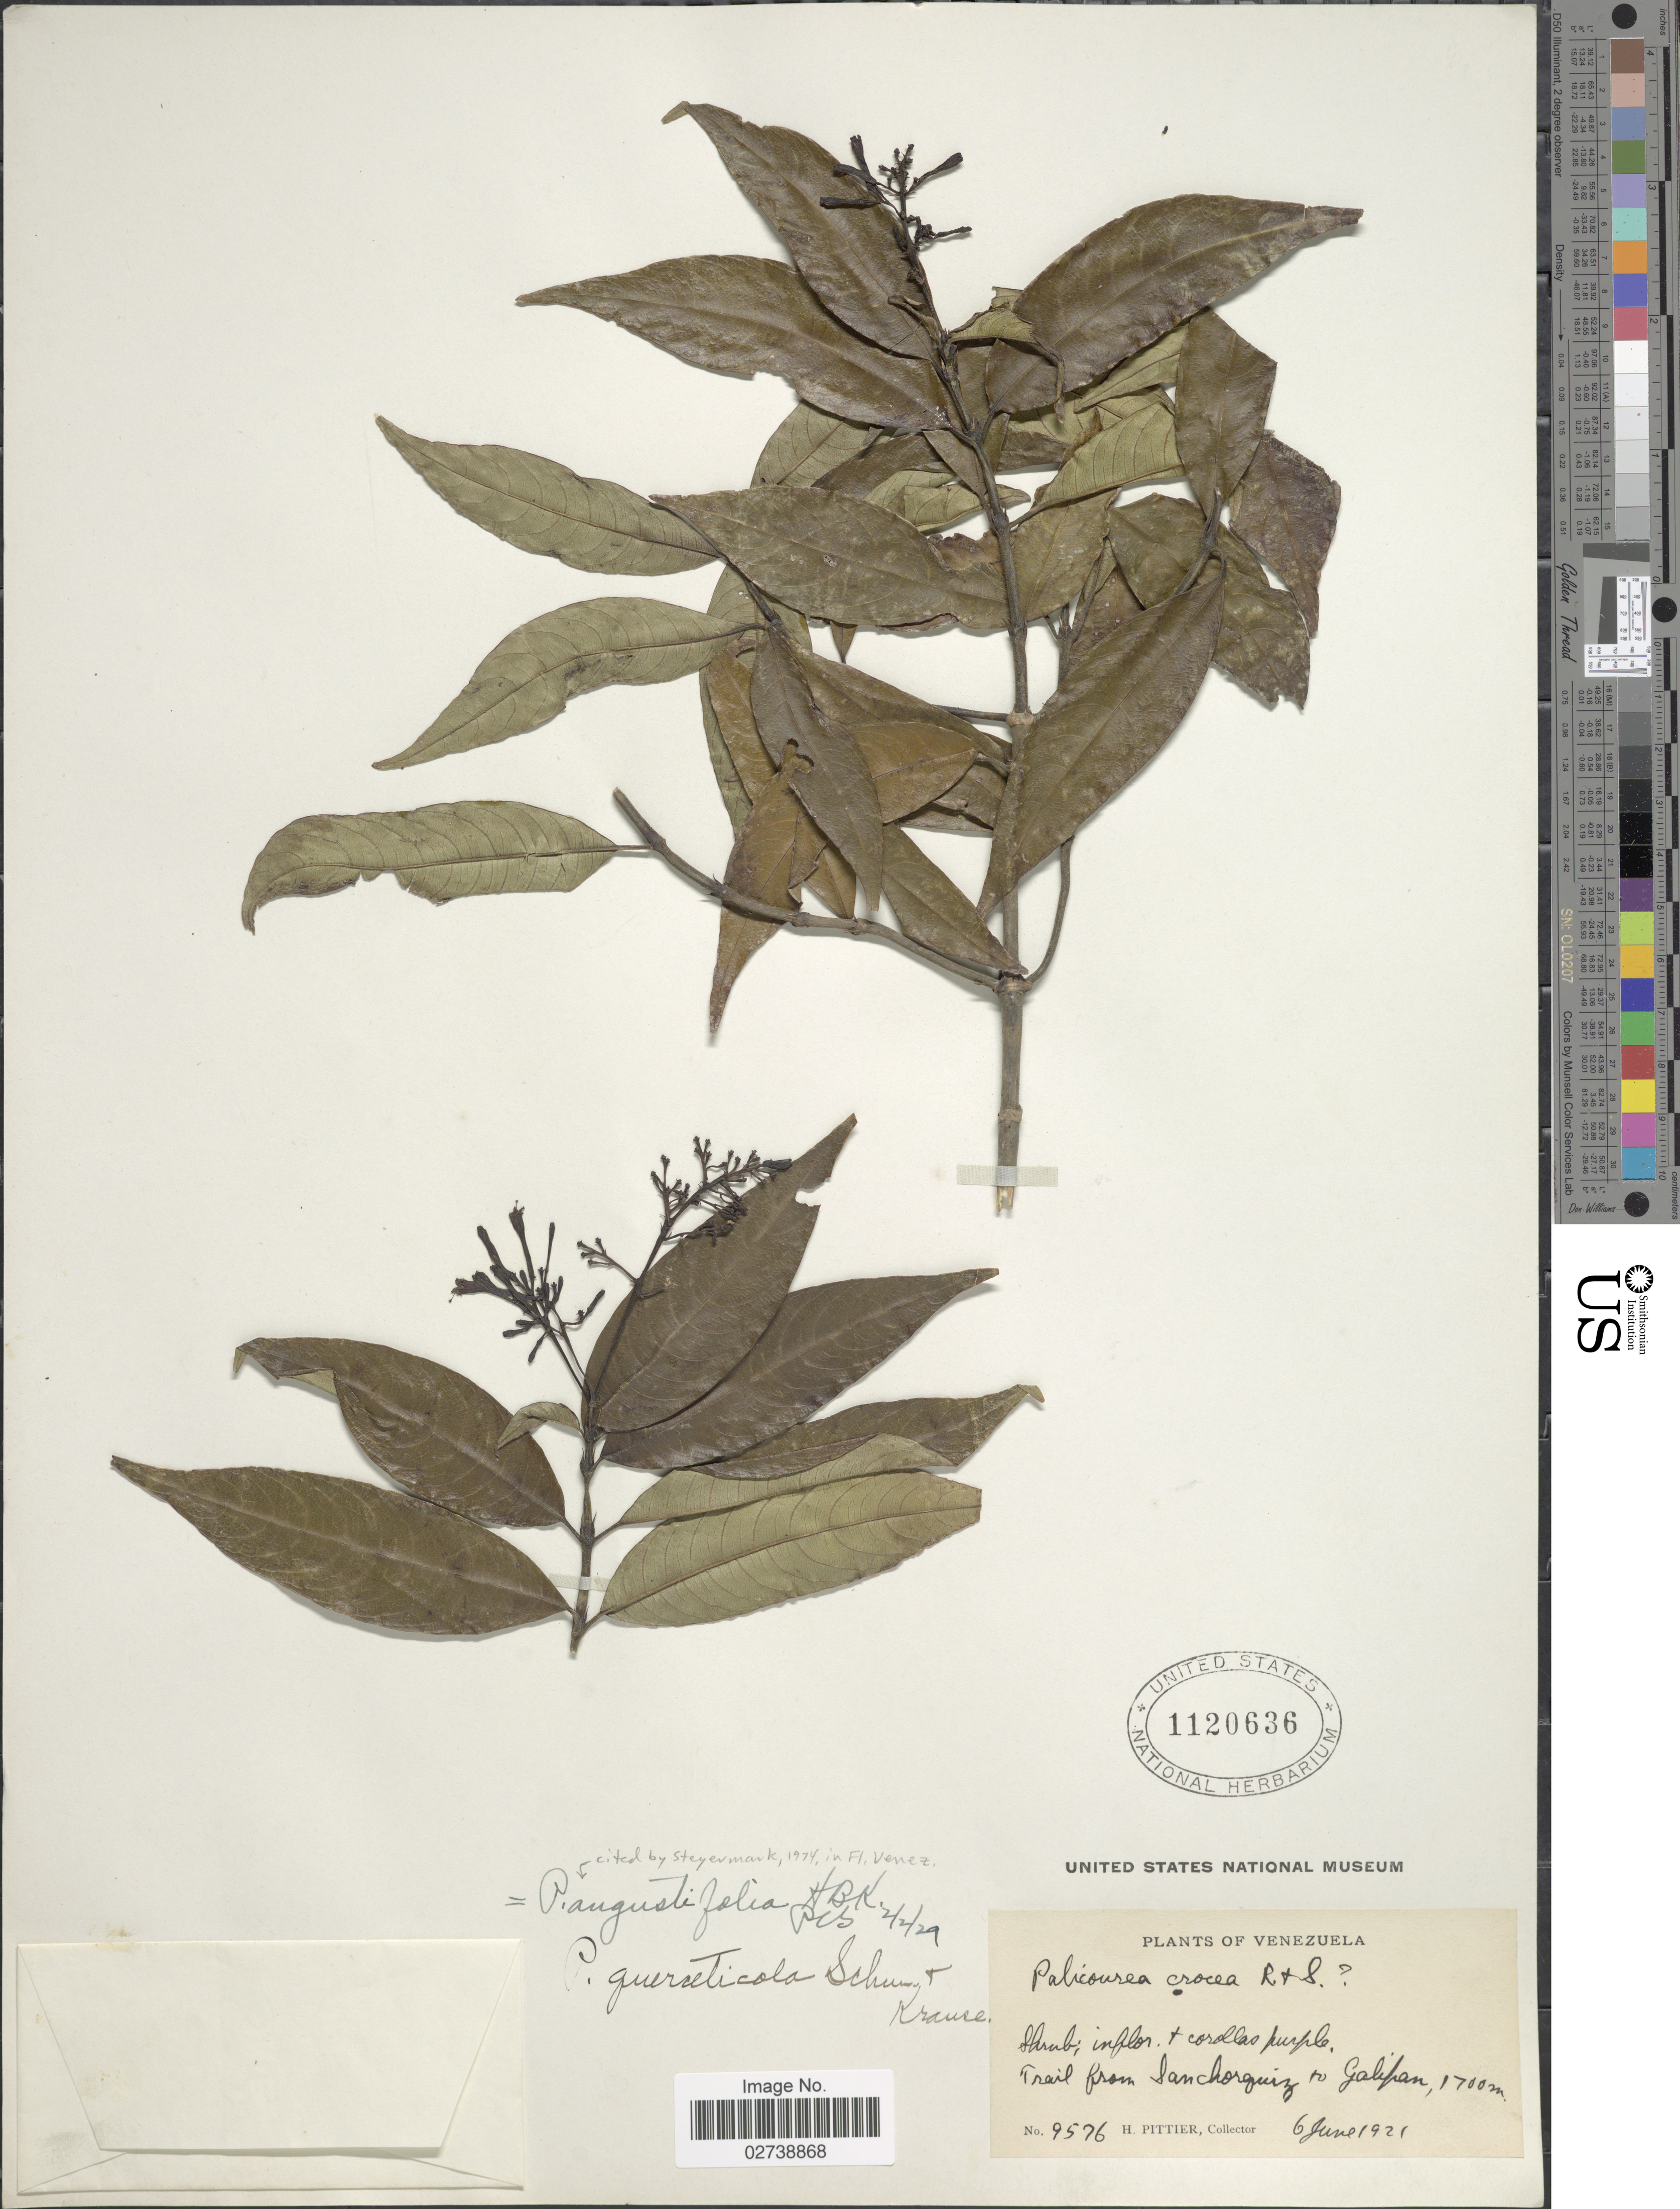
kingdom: Plantae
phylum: Tracheophyta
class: Magnoliopsida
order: Gentianales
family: Rubiaceae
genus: Palicourea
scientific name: Palicourea angustifolia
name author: Kunth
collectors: H. F. Pittier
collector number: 9576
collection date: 1921-06-06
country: Venezuela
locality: Trail from Sanchorquiz to Galipan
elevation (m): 1700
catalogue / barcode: US 1120636